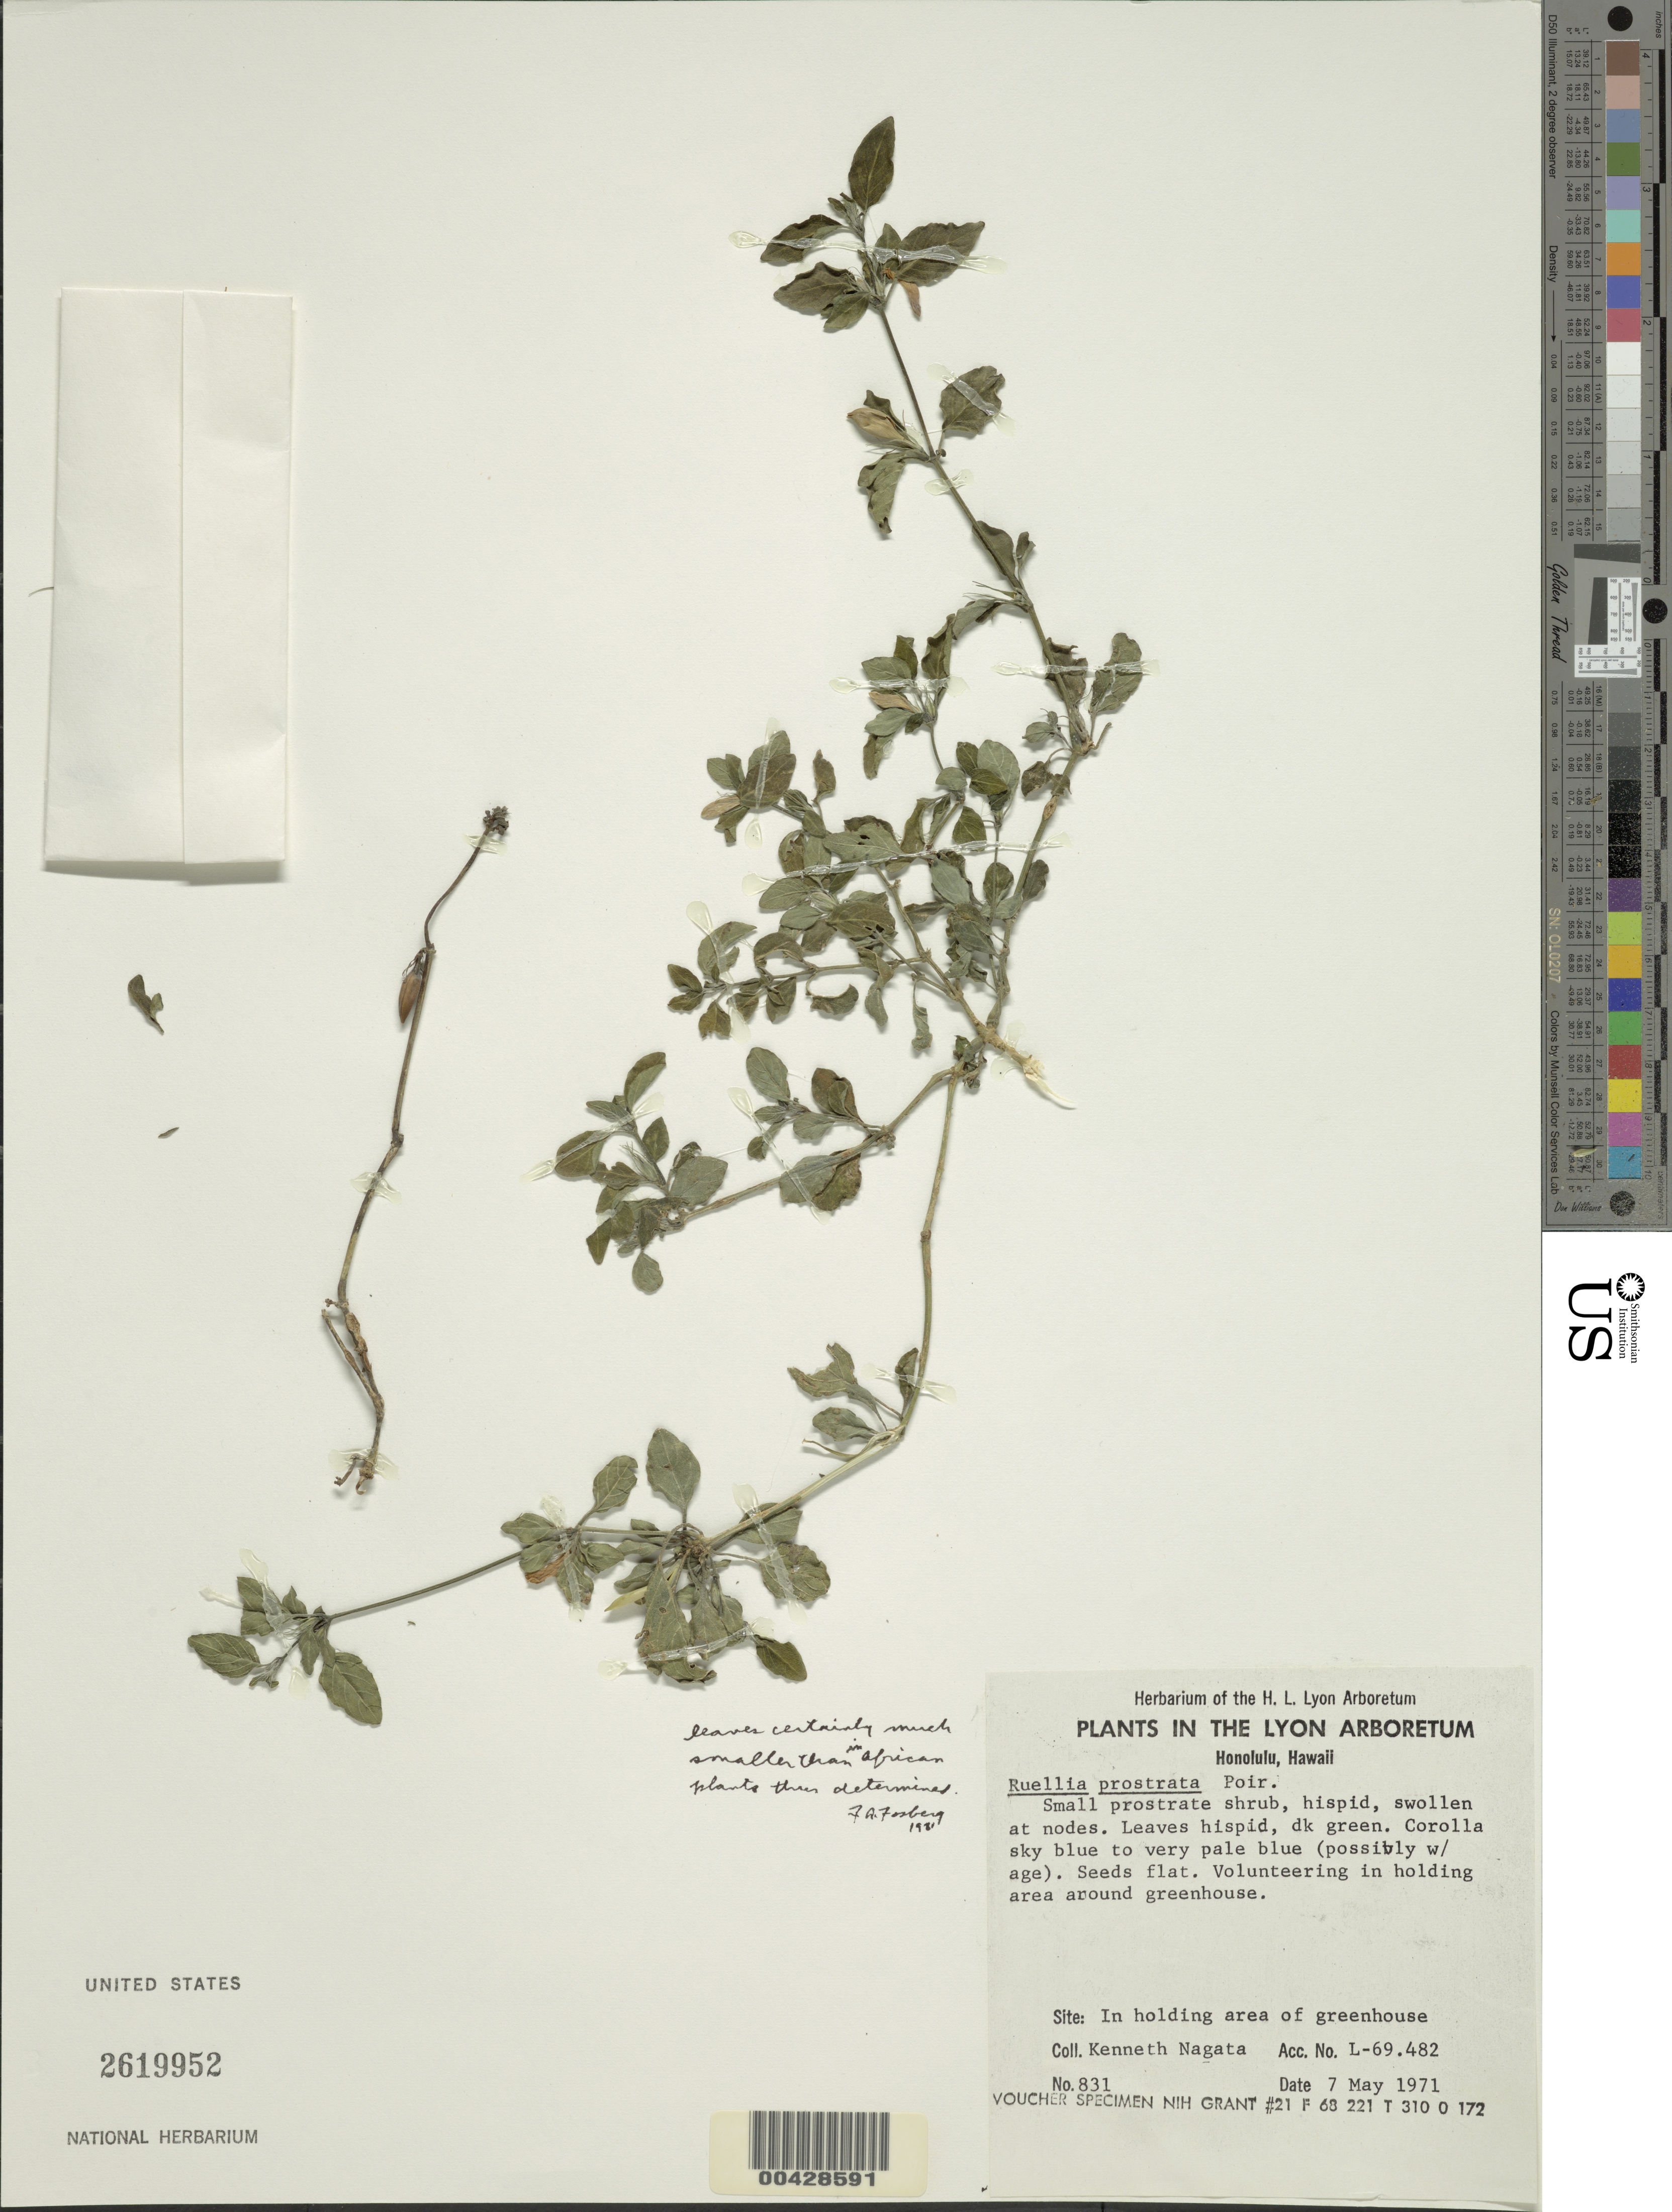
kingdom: Plantae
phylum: Tracheophyta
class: Magnoliopsida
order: Lamiales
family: Acanthaceae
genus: Ruellia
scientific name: Ruellia prostrata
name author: Poir.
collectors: K. Nagata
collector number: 831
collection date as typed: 7 May 1971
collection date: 1971-05-07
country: United States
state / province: Hawaii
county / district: Honolulu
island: Oahu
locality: Honolulu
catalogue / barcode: US 2619952